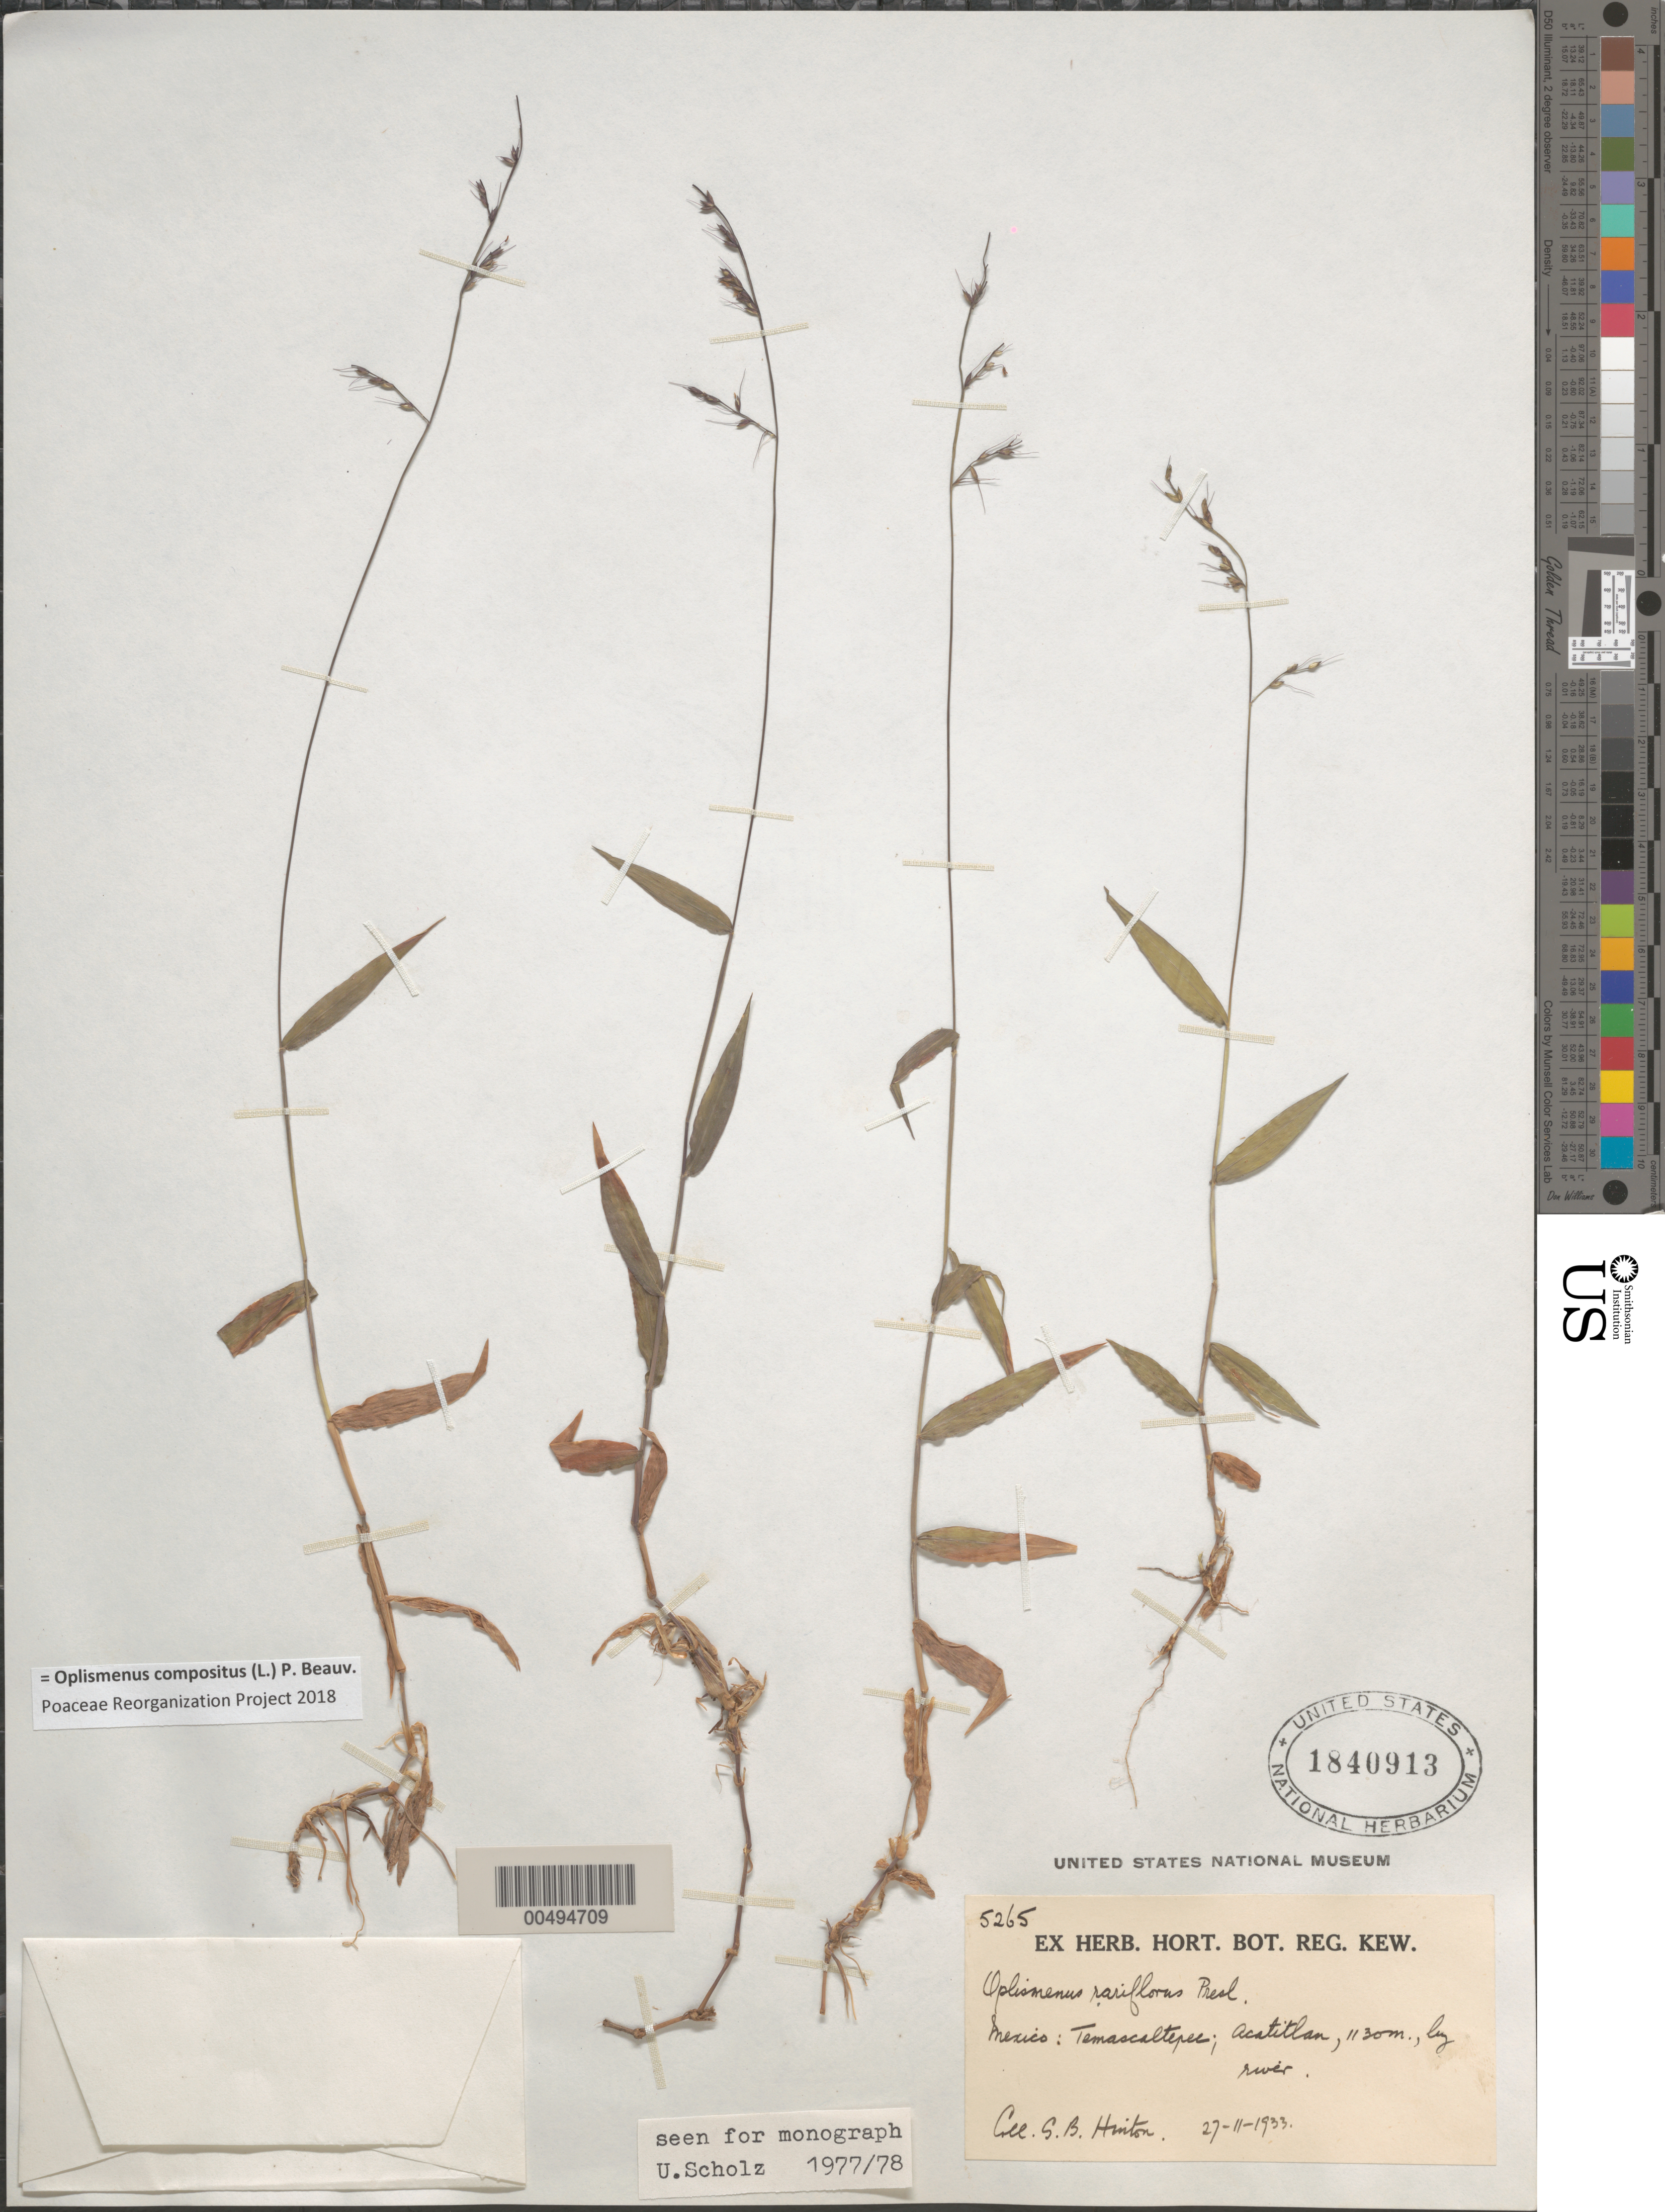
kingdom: Plantae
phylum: Tracheophyta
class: Liliopsida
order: Poales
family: Poaceae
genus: Oplismenus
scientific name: Oplismenus compositus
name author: (L.) P. Beauv.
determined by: Poaceae Reorganization Project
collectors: G. B. Hinton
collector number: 5265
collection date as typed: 27 Nov 1933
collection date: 1933-11-27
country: Mexico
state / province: México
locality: Temascaltepec, Acatitlan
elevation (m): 1130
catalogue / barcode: US 1840913